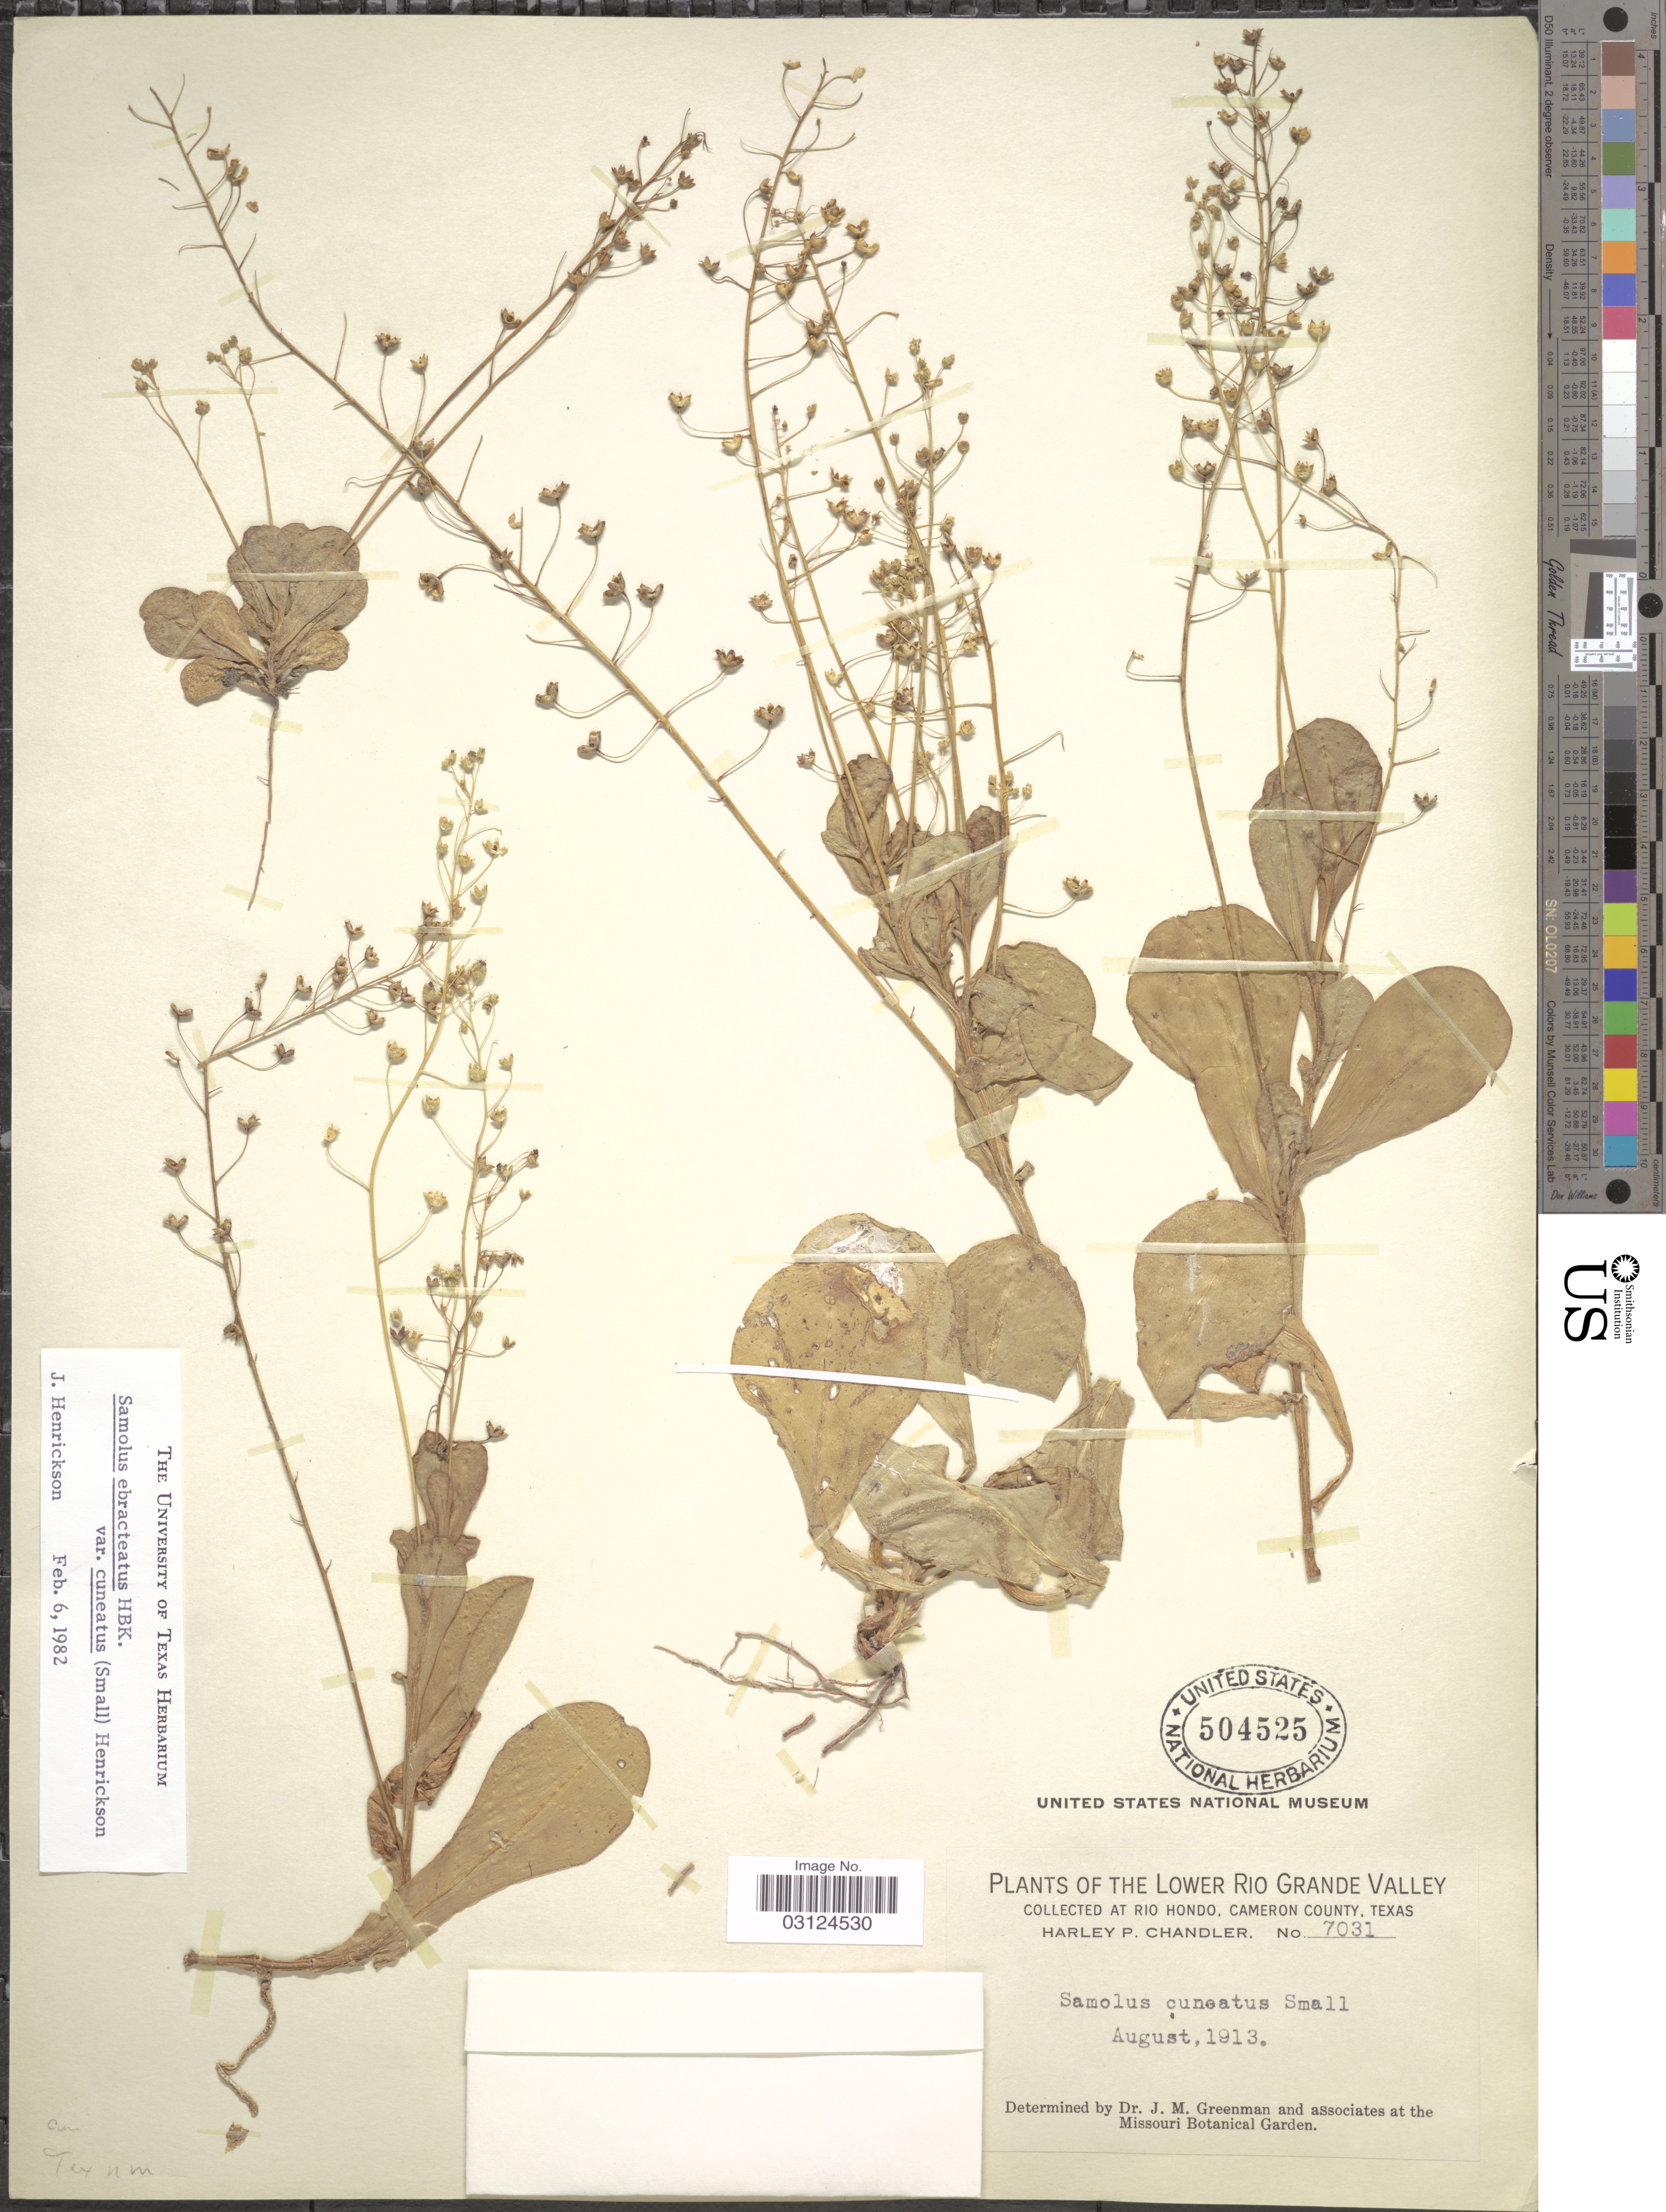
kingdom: Plantae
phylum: Tracheophyta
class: Magnoliopsida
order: Ericales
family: Primulaceae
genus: Samolus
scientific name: Samolus ebracteatus subsp. cuneatus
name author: (Small) R. Knuth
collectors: H. Chandler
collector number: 7031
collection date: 1913-08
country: United States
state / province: Texas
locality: The Lower Rio Grande Valley, At Rio Hondo, Cameron County.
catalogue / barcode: US 504525